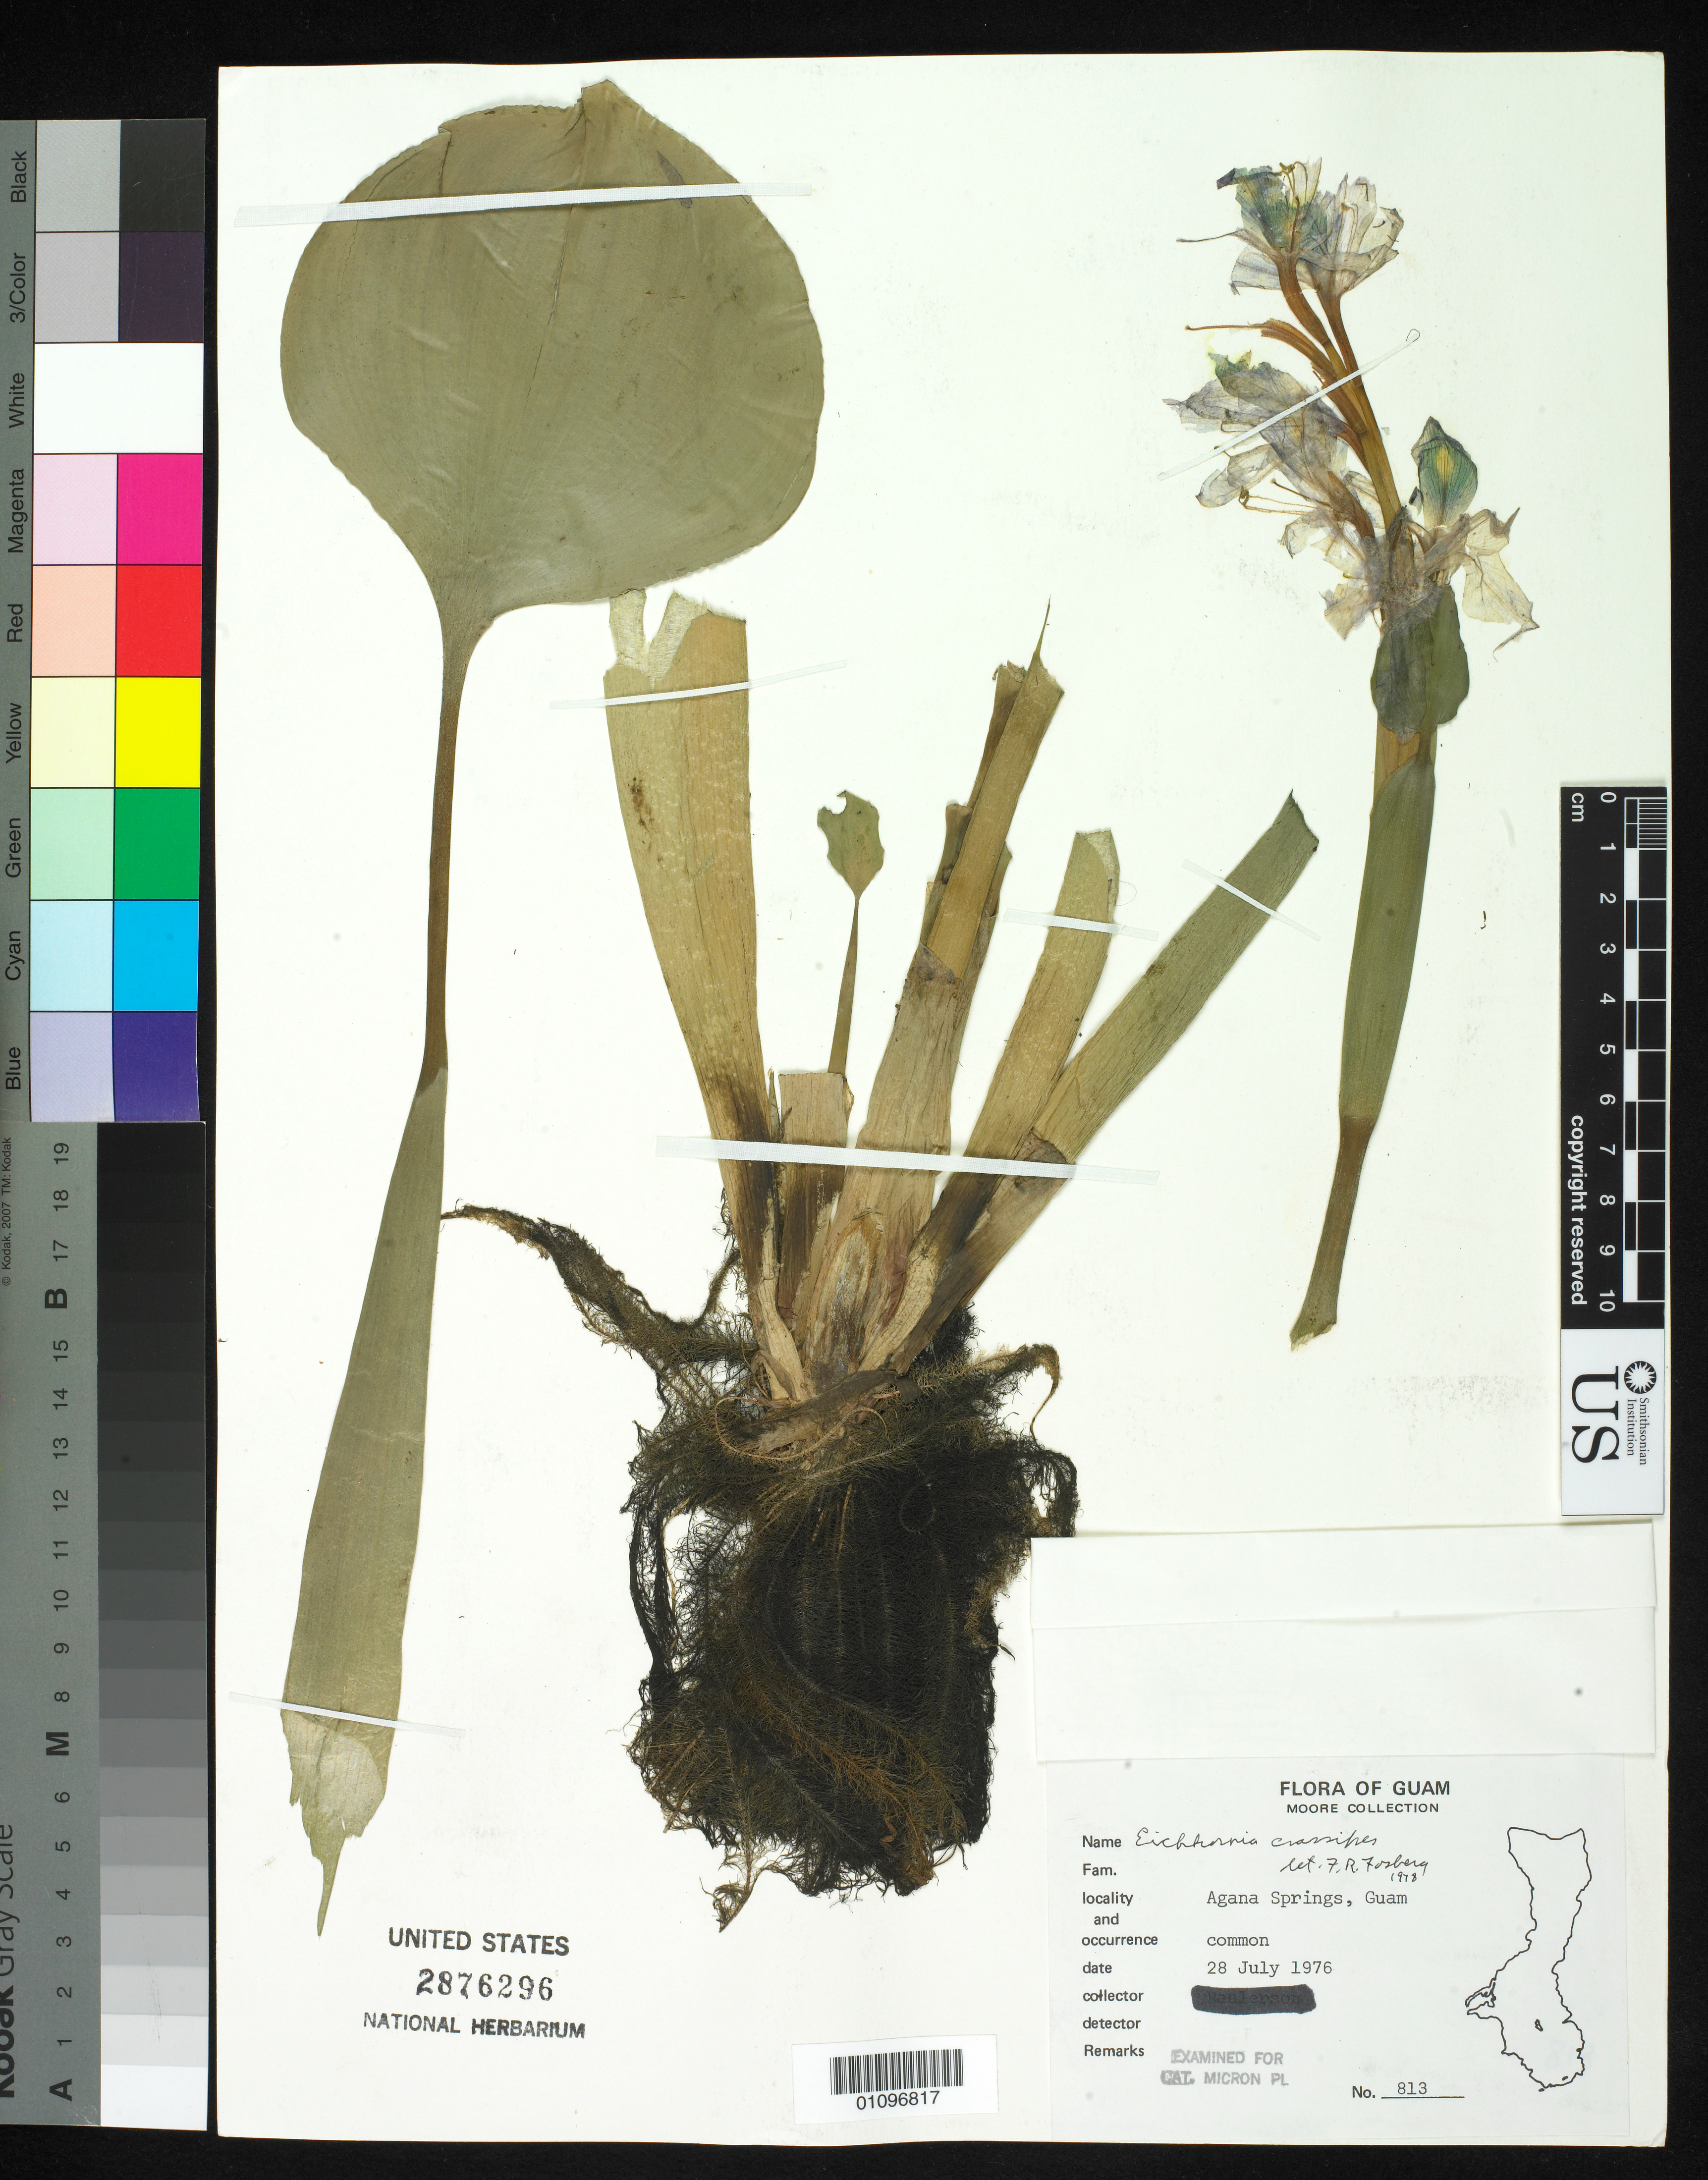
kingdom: Plantae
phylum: Tracheophyta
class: Liliopsida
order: Commelinales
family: Pontederiaceae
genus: Eichhornia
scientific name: Eichhornia crassipes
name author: (Mart.) Solms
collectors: L. Raulerson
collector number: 813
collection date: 1976-07-28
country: Guam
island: Guam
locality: Agana Springs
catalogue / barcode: US 2876296